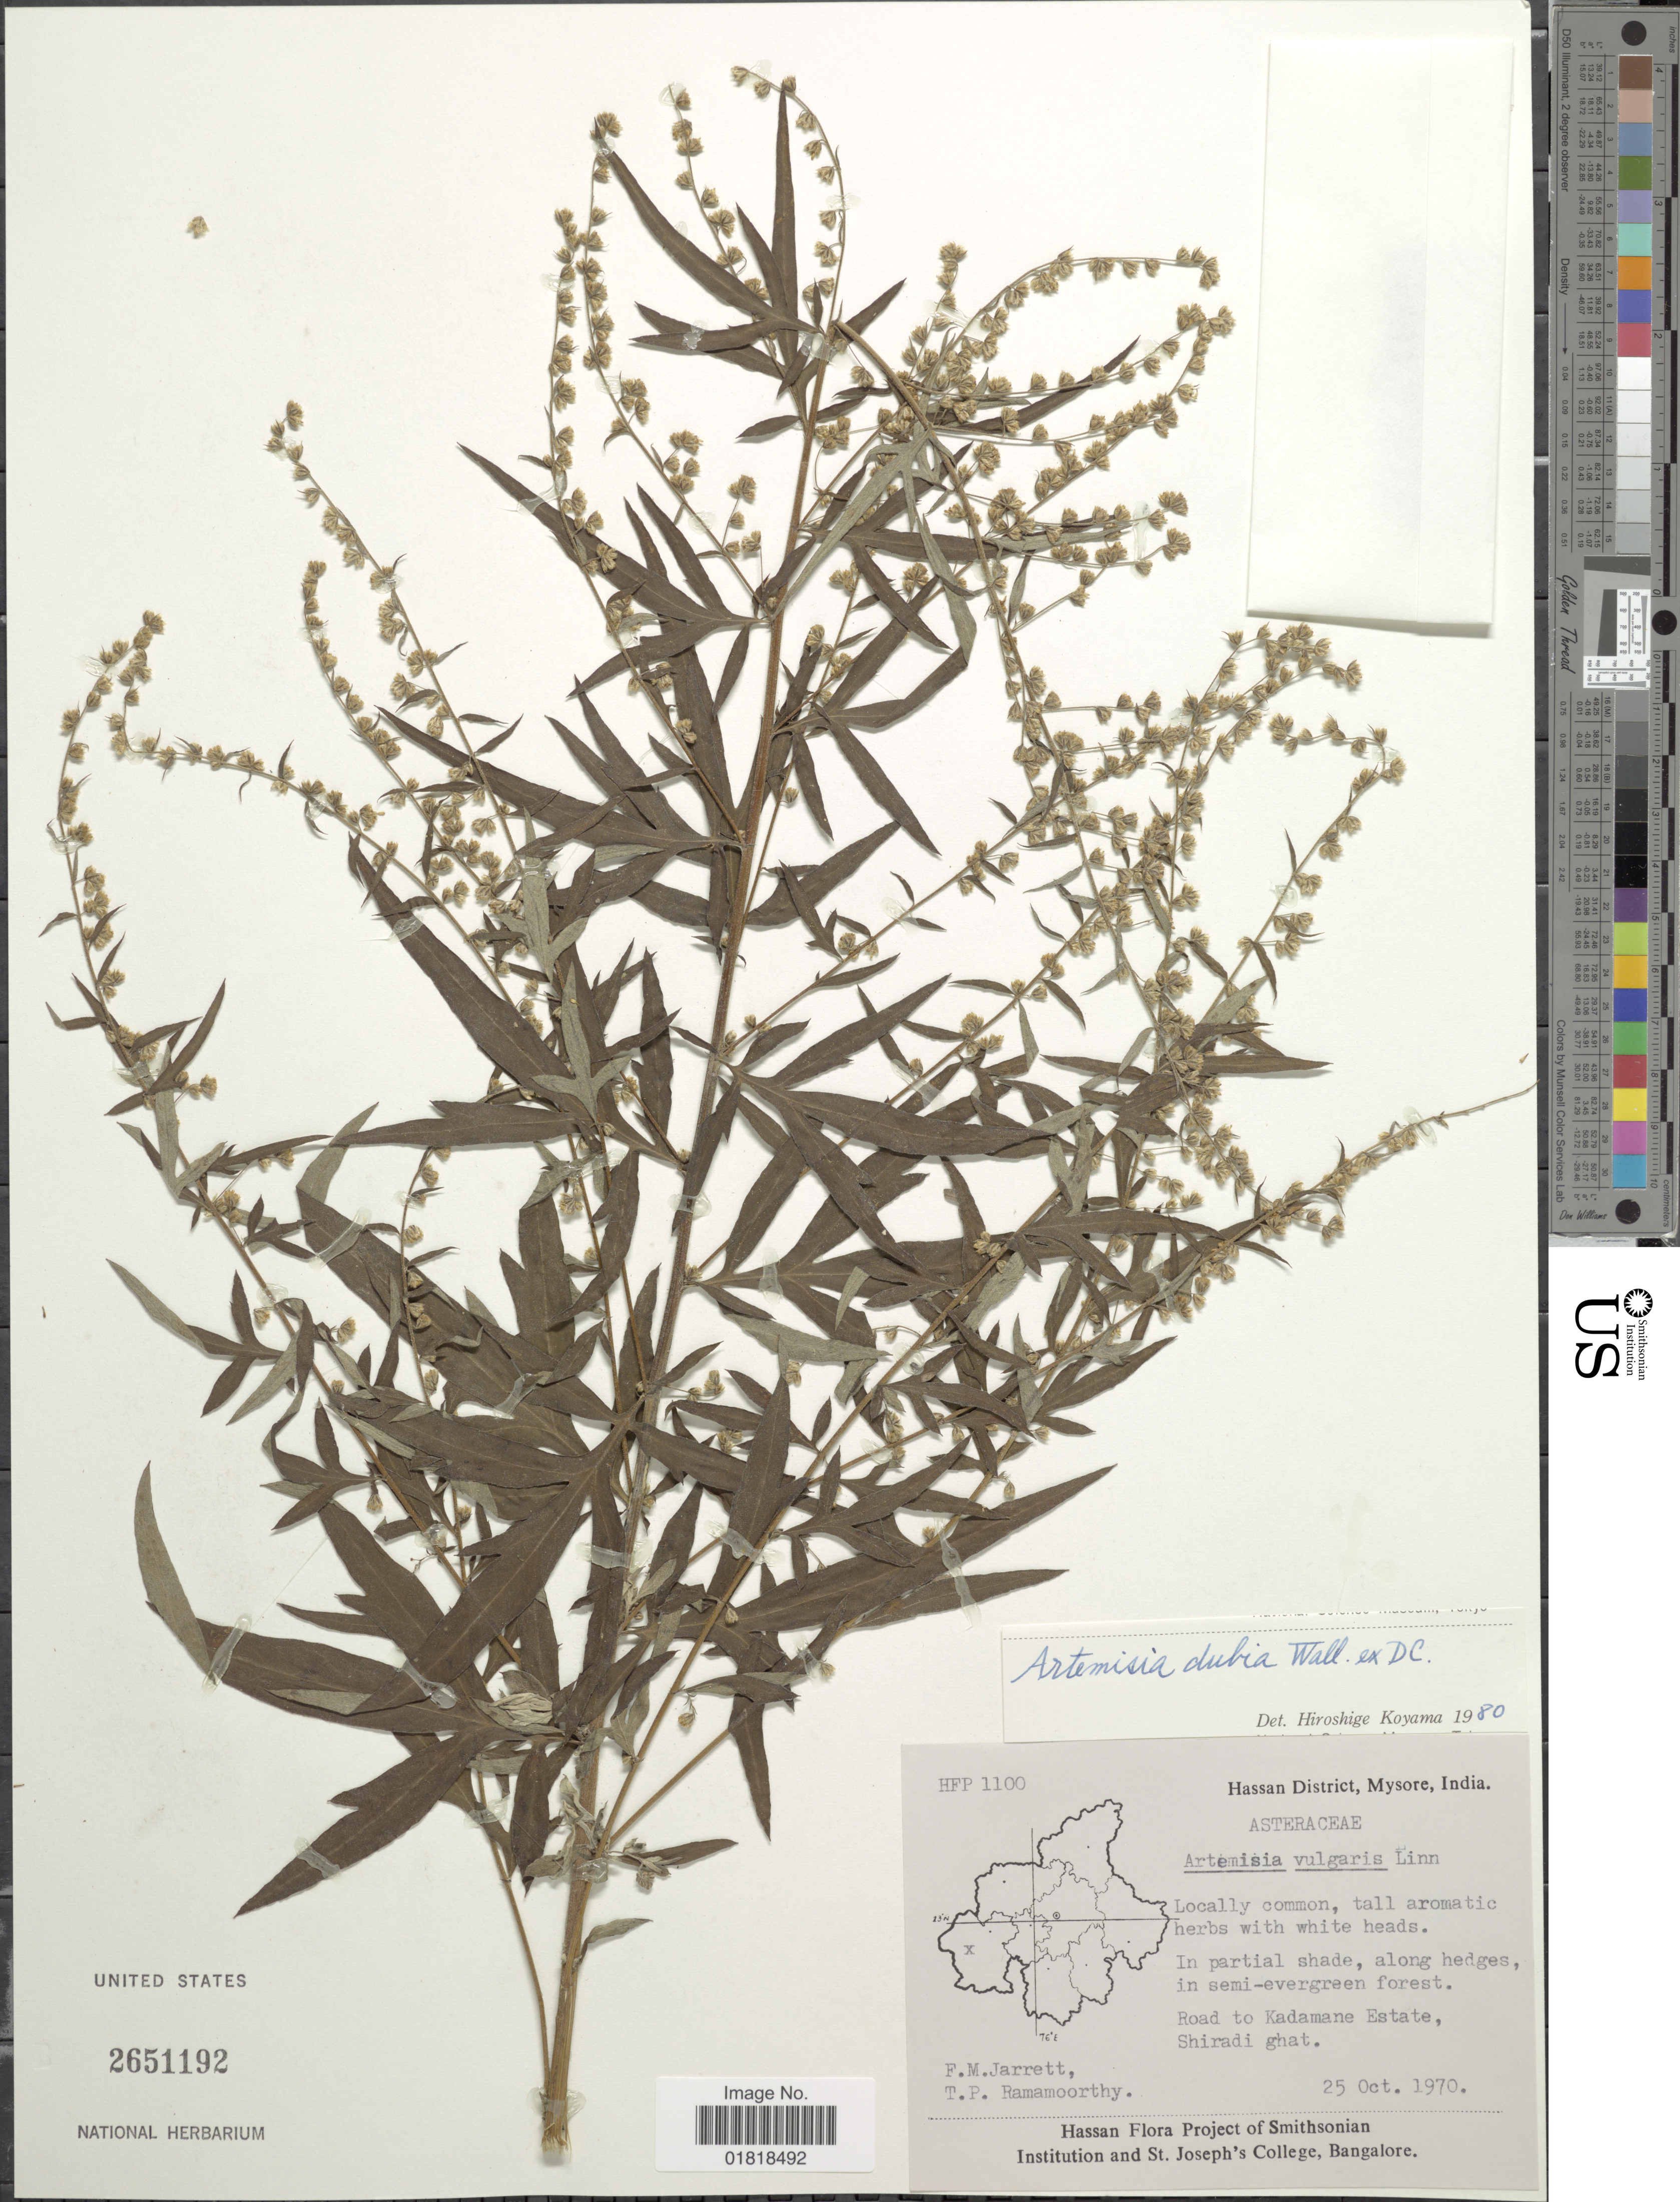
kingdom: Plantae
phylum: Tracheophyta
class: Magnoliopsida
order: Asterales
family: Asteraceae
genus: Artemisia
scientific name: Artemisia dubia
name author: Wall. ex Besser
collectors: F. M. Jarrett & T. P. Ramamoorthy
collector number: HFP1100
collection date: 1970-10-25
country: India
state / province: Karnataka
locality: Hassan District, Mysore, in partial shade, along hedges, in semi-evergreen forest, road to Kadamane Estate, Shiradi ghat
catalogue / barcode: US 2651192